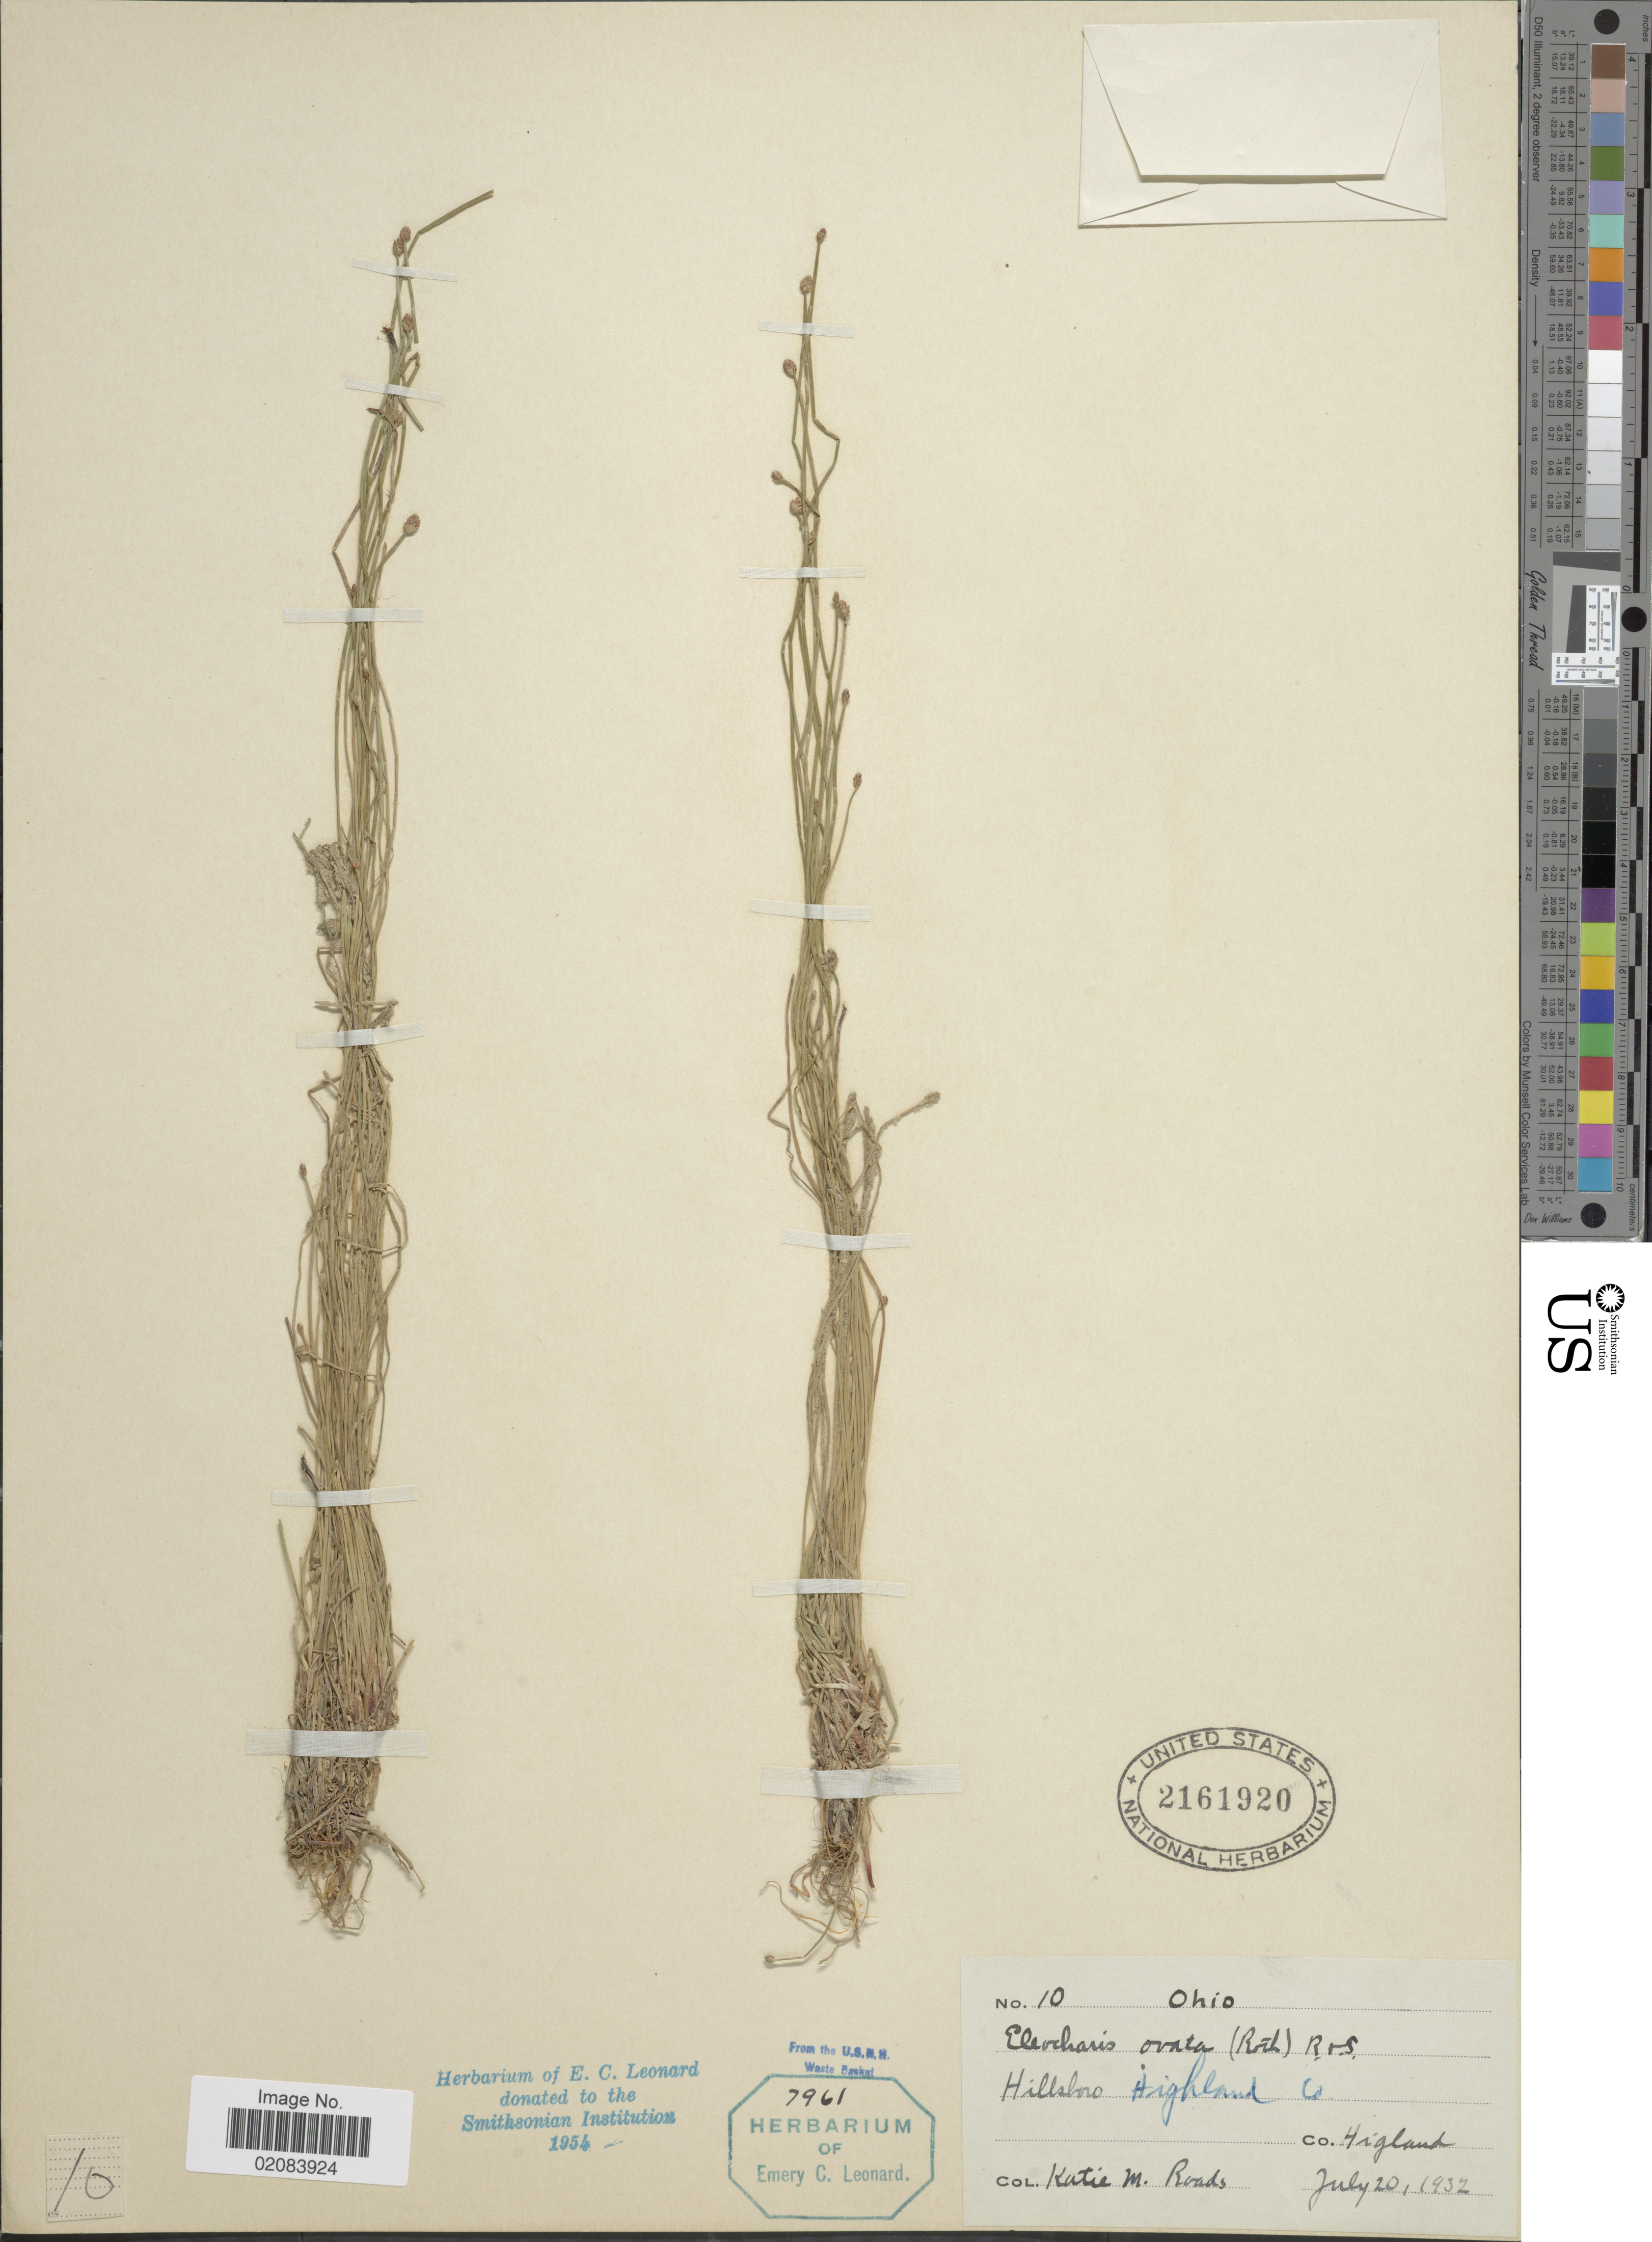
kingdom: Plantae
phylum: Tracheophyta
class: Liliopsida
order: Poales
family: Cyperaceae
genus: Eleocharis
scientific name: Eleocharis ovata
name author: (Roth) Roem. & Schult.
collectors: K. Roads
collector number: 10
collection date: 1932-07-20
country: United States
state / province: Ohio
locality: Hillsboro. Highland Co. Co. Higland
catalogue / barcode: US 2161920